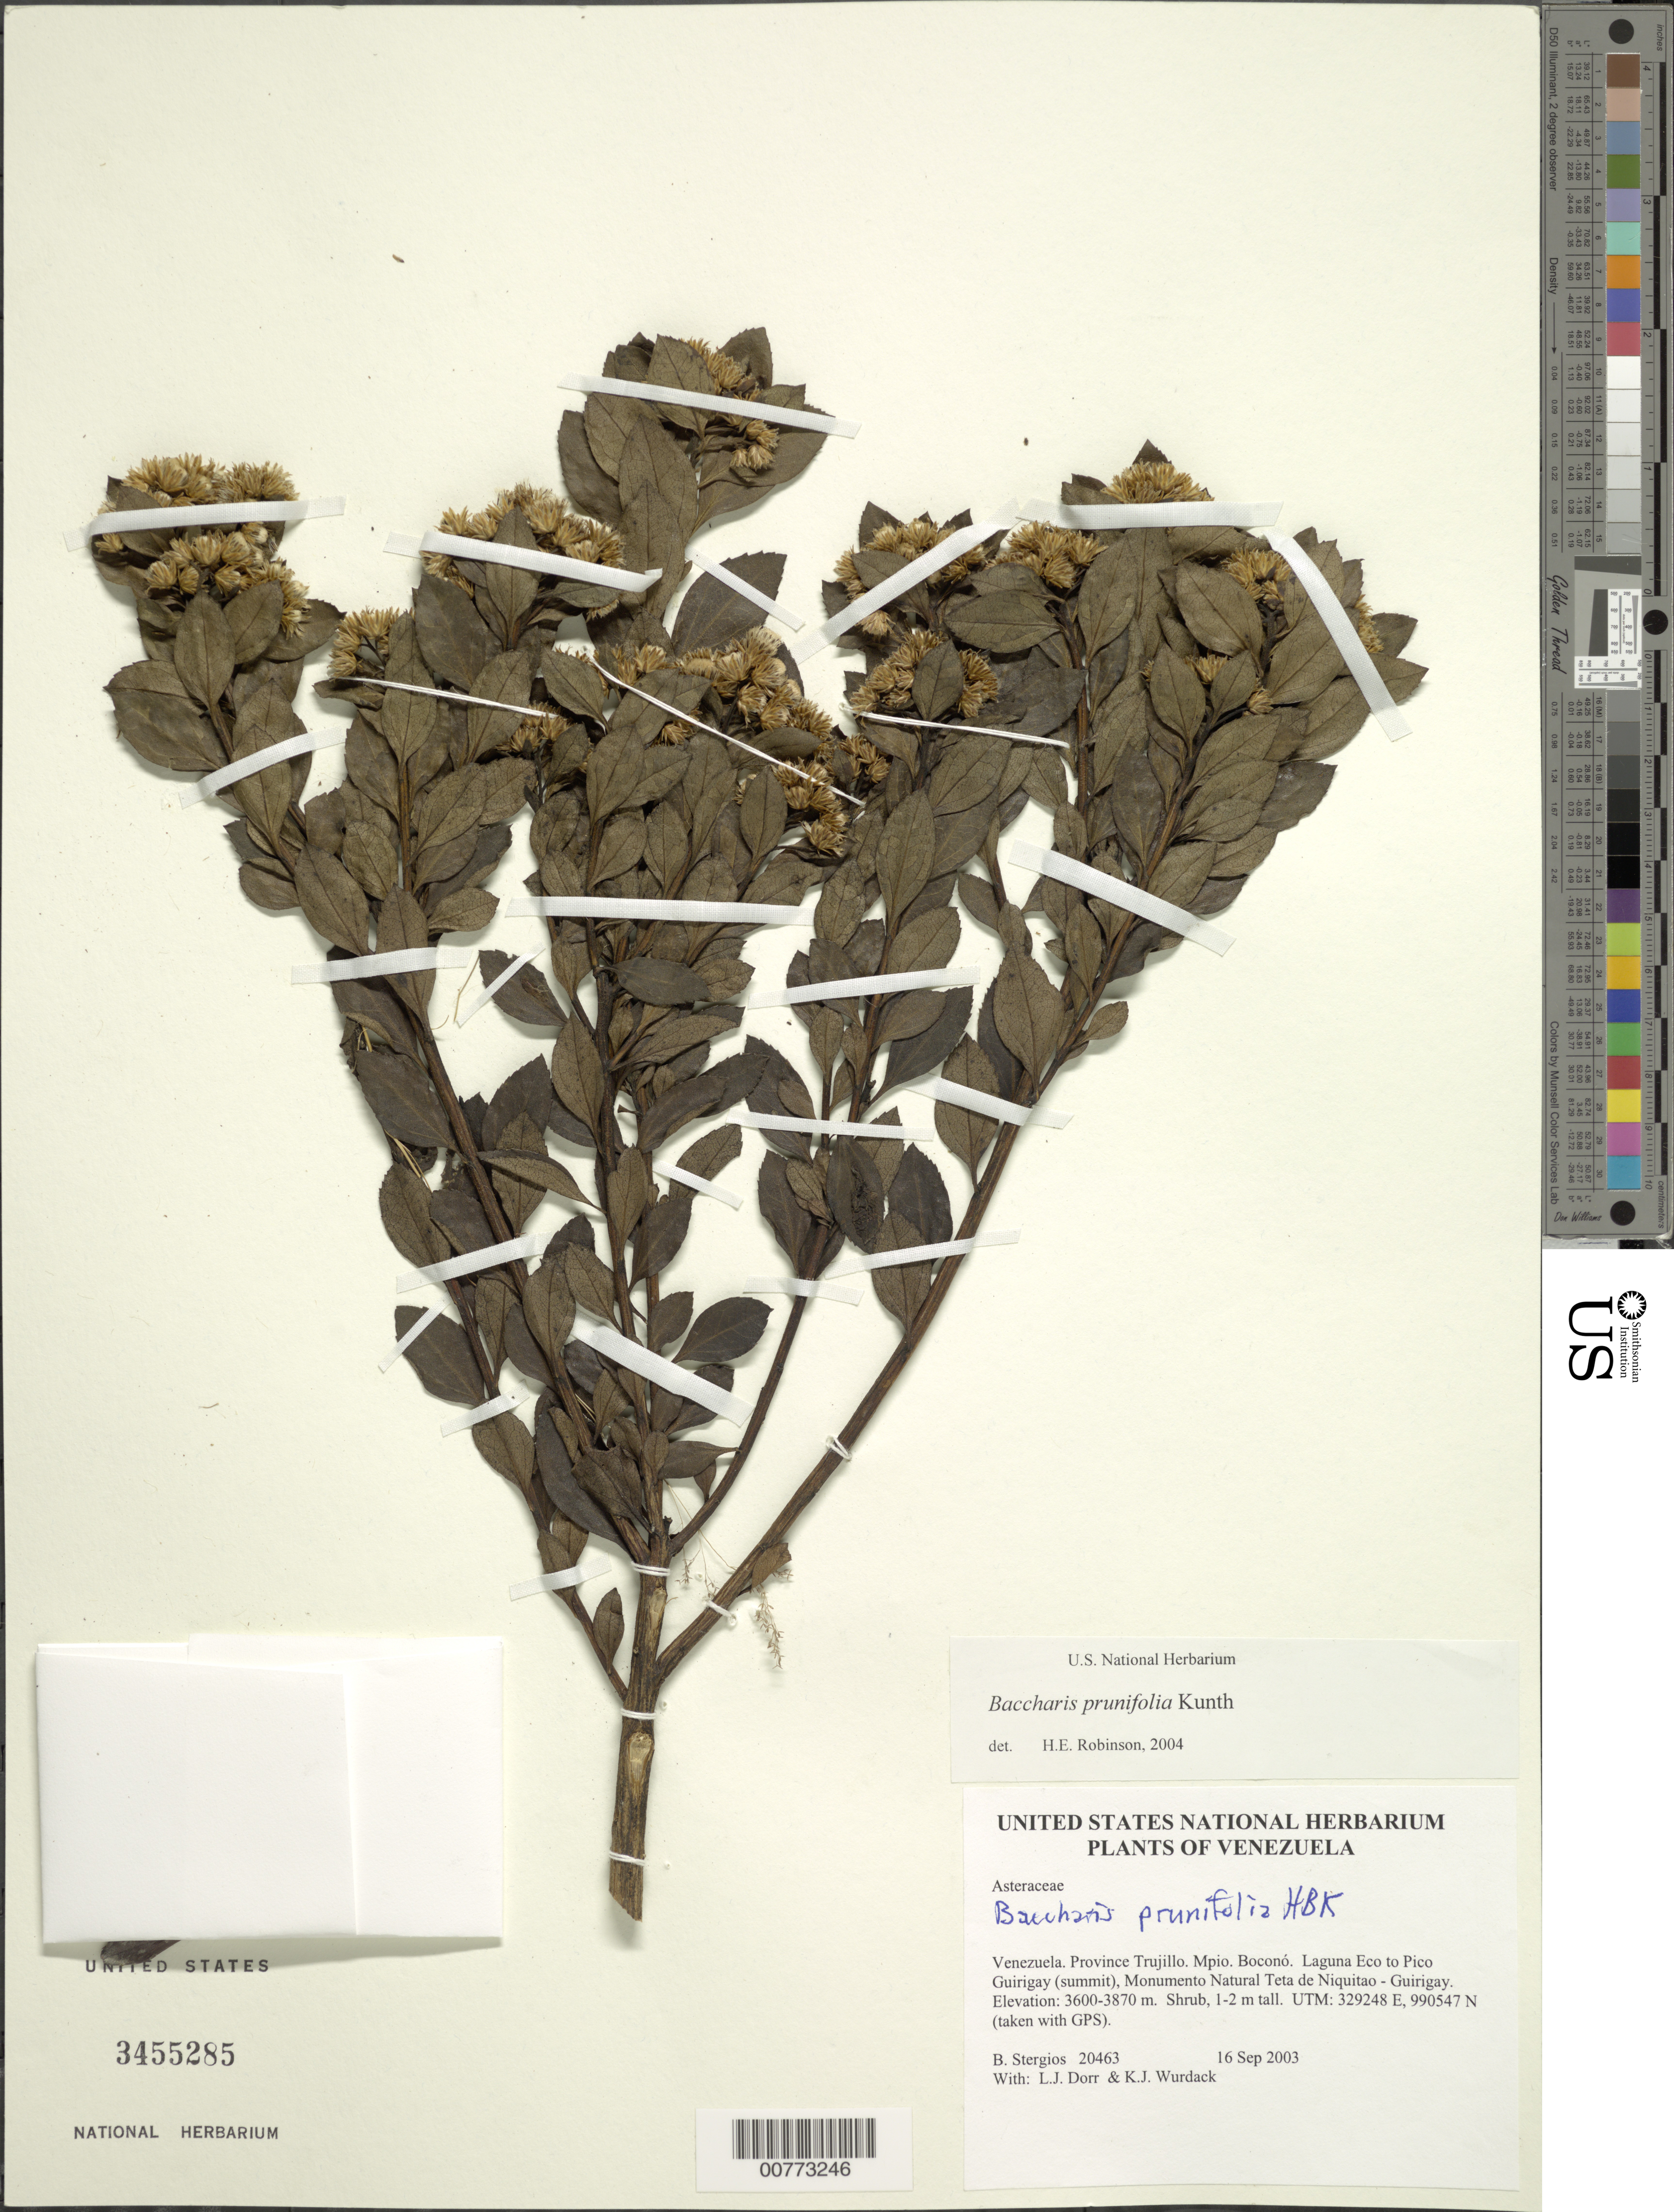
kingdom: Plantae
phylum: Tracheophyta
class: Magnoliopsida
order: Asterales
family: Asteraceae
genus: Baccharis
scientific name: Baccharis prunifolia var. subprunifolia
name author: Cuatrec.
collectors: B. G. Stergios, L. J. Dorr & K. Wurdack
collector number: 20463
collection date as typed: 16 Sep 2003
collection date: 2003-09-16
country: Venezuela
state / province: Trujillo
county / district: Boconó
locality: Laguna Eco to Pico Guirigay (summit), Monumento Natural Teta de Niquitao - Guirigay.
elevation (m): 3600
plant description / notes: F, NY, PORT, TEX, US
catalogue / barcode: US 3455285